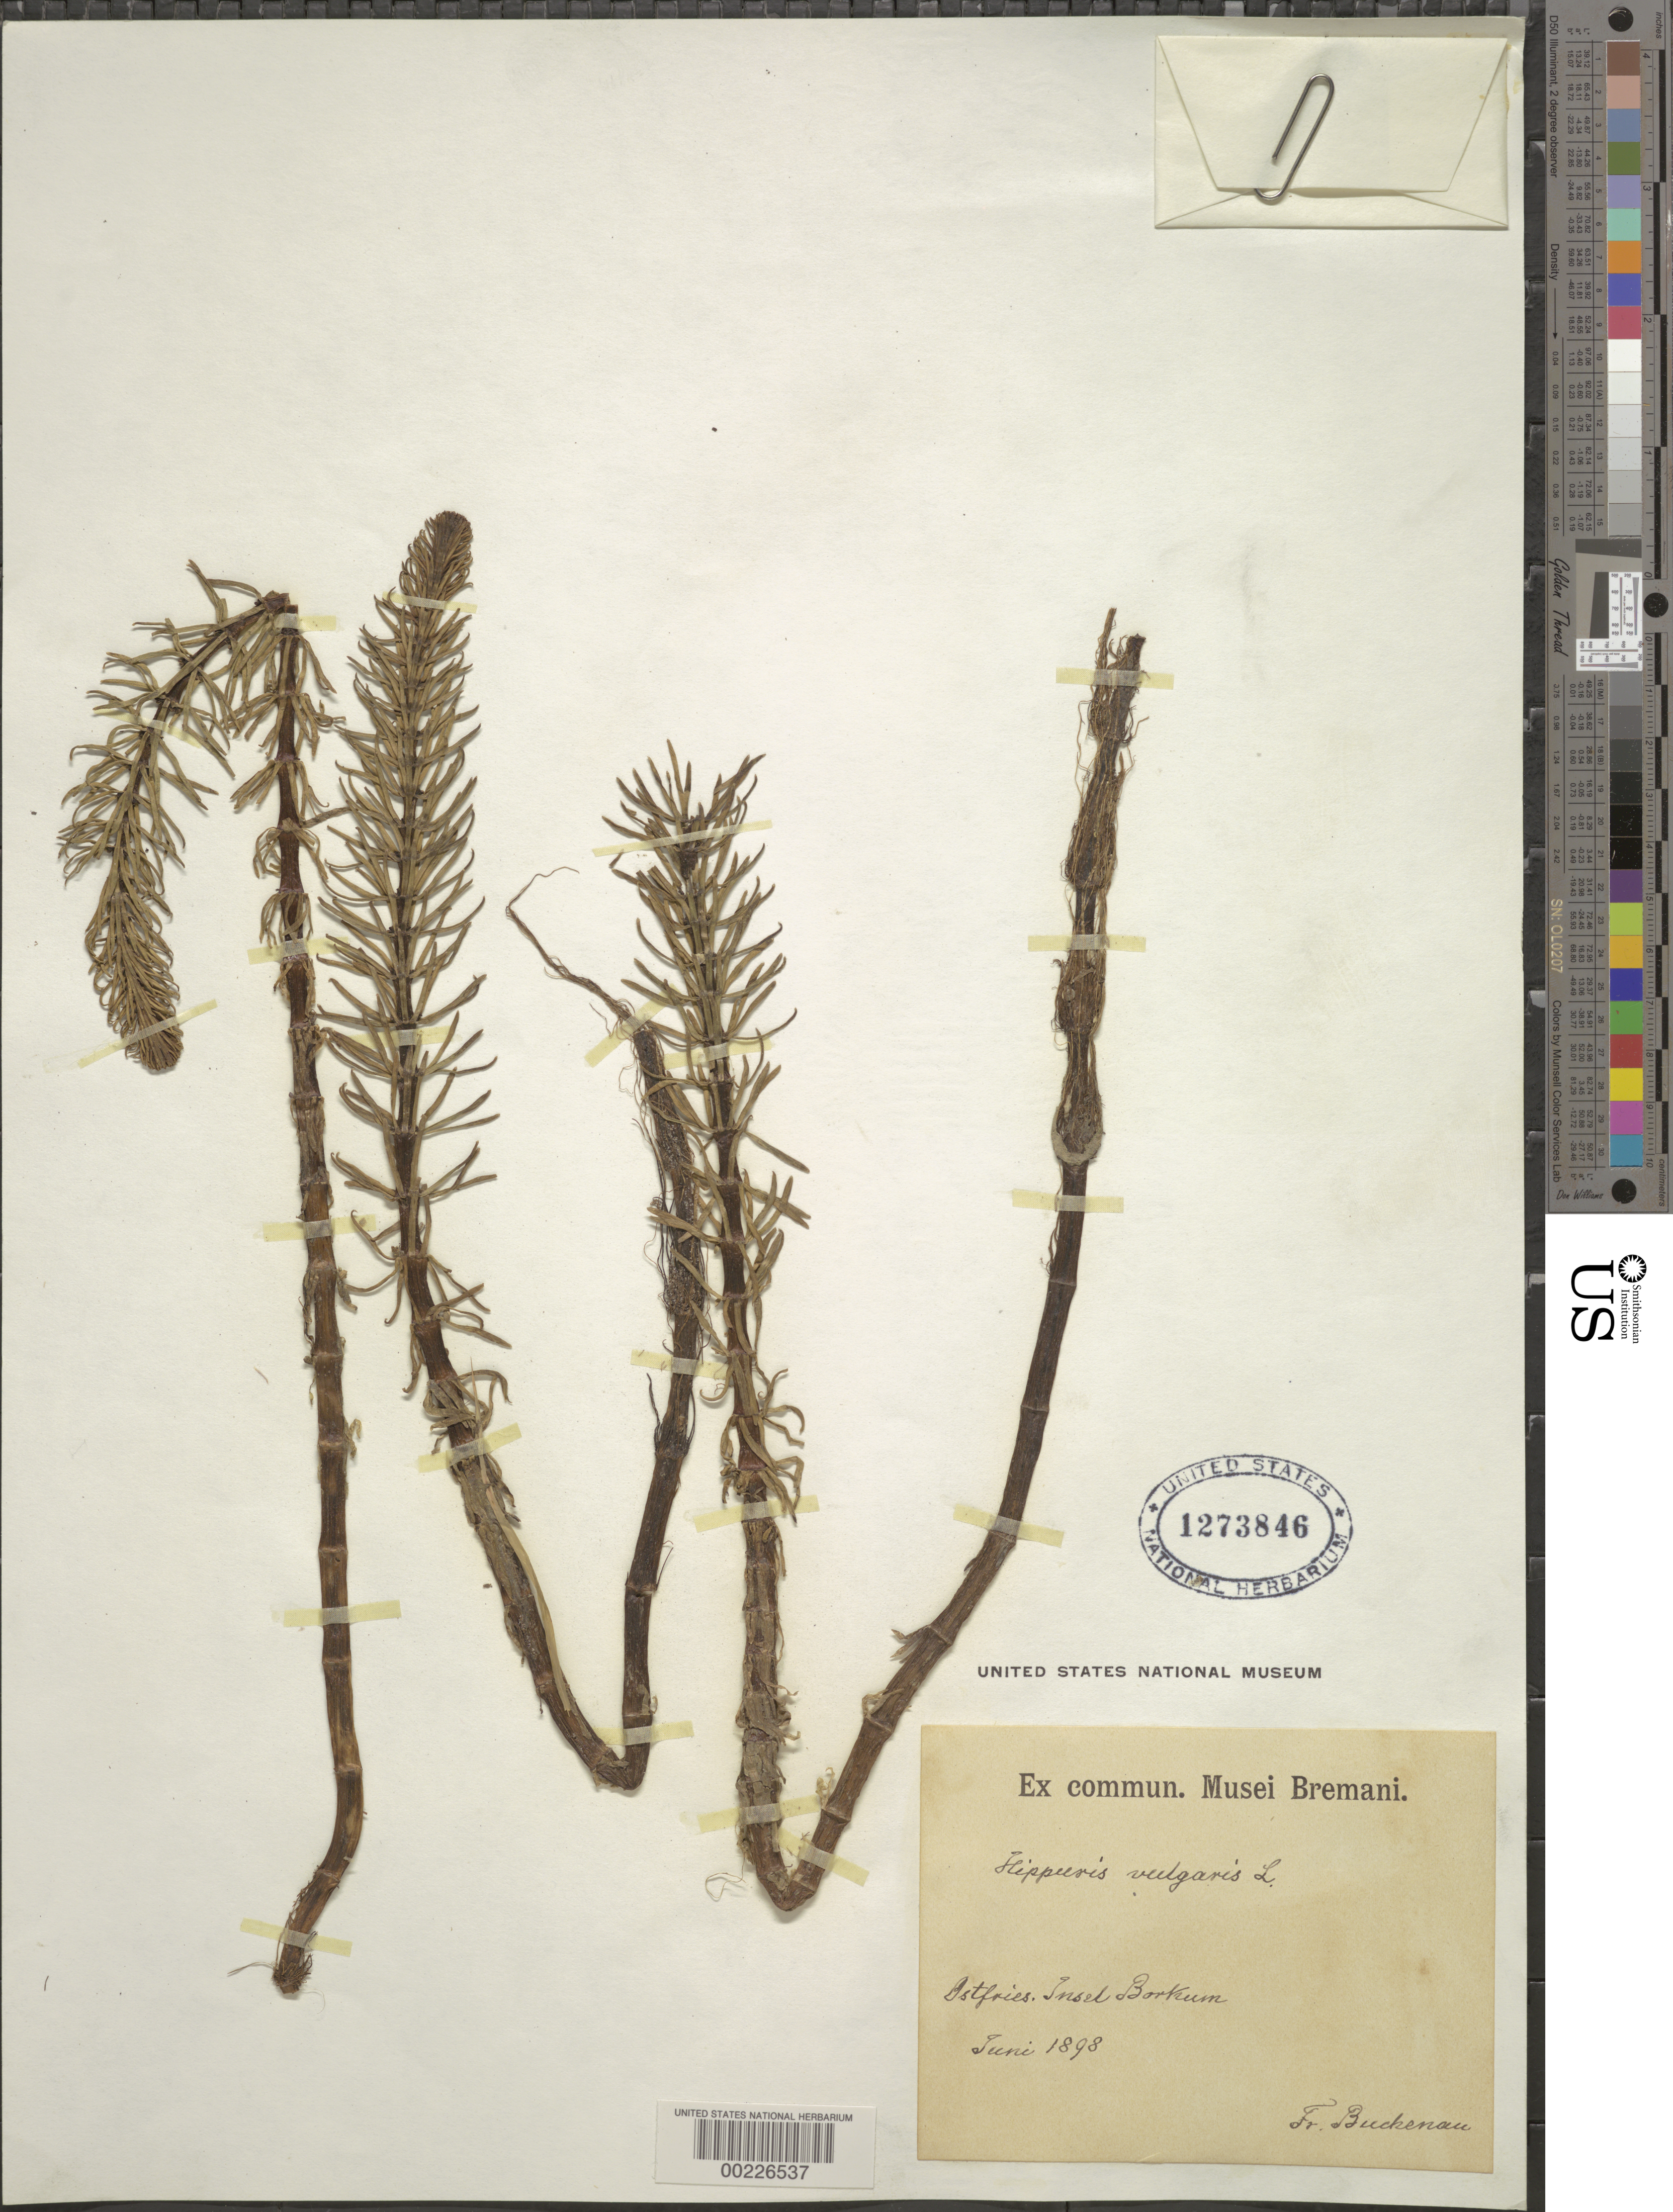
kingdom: Plantae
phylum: Tracheophyta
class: Magnoliopsida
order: Lamiales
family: Plantaginaceae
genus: Hippuris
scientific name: Hippuris vulgaris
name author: L.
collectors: F. Buckenau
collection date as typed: Jun 1898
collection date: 1898-06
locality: Ostfries. insel bortrum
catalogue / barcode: US 1273846